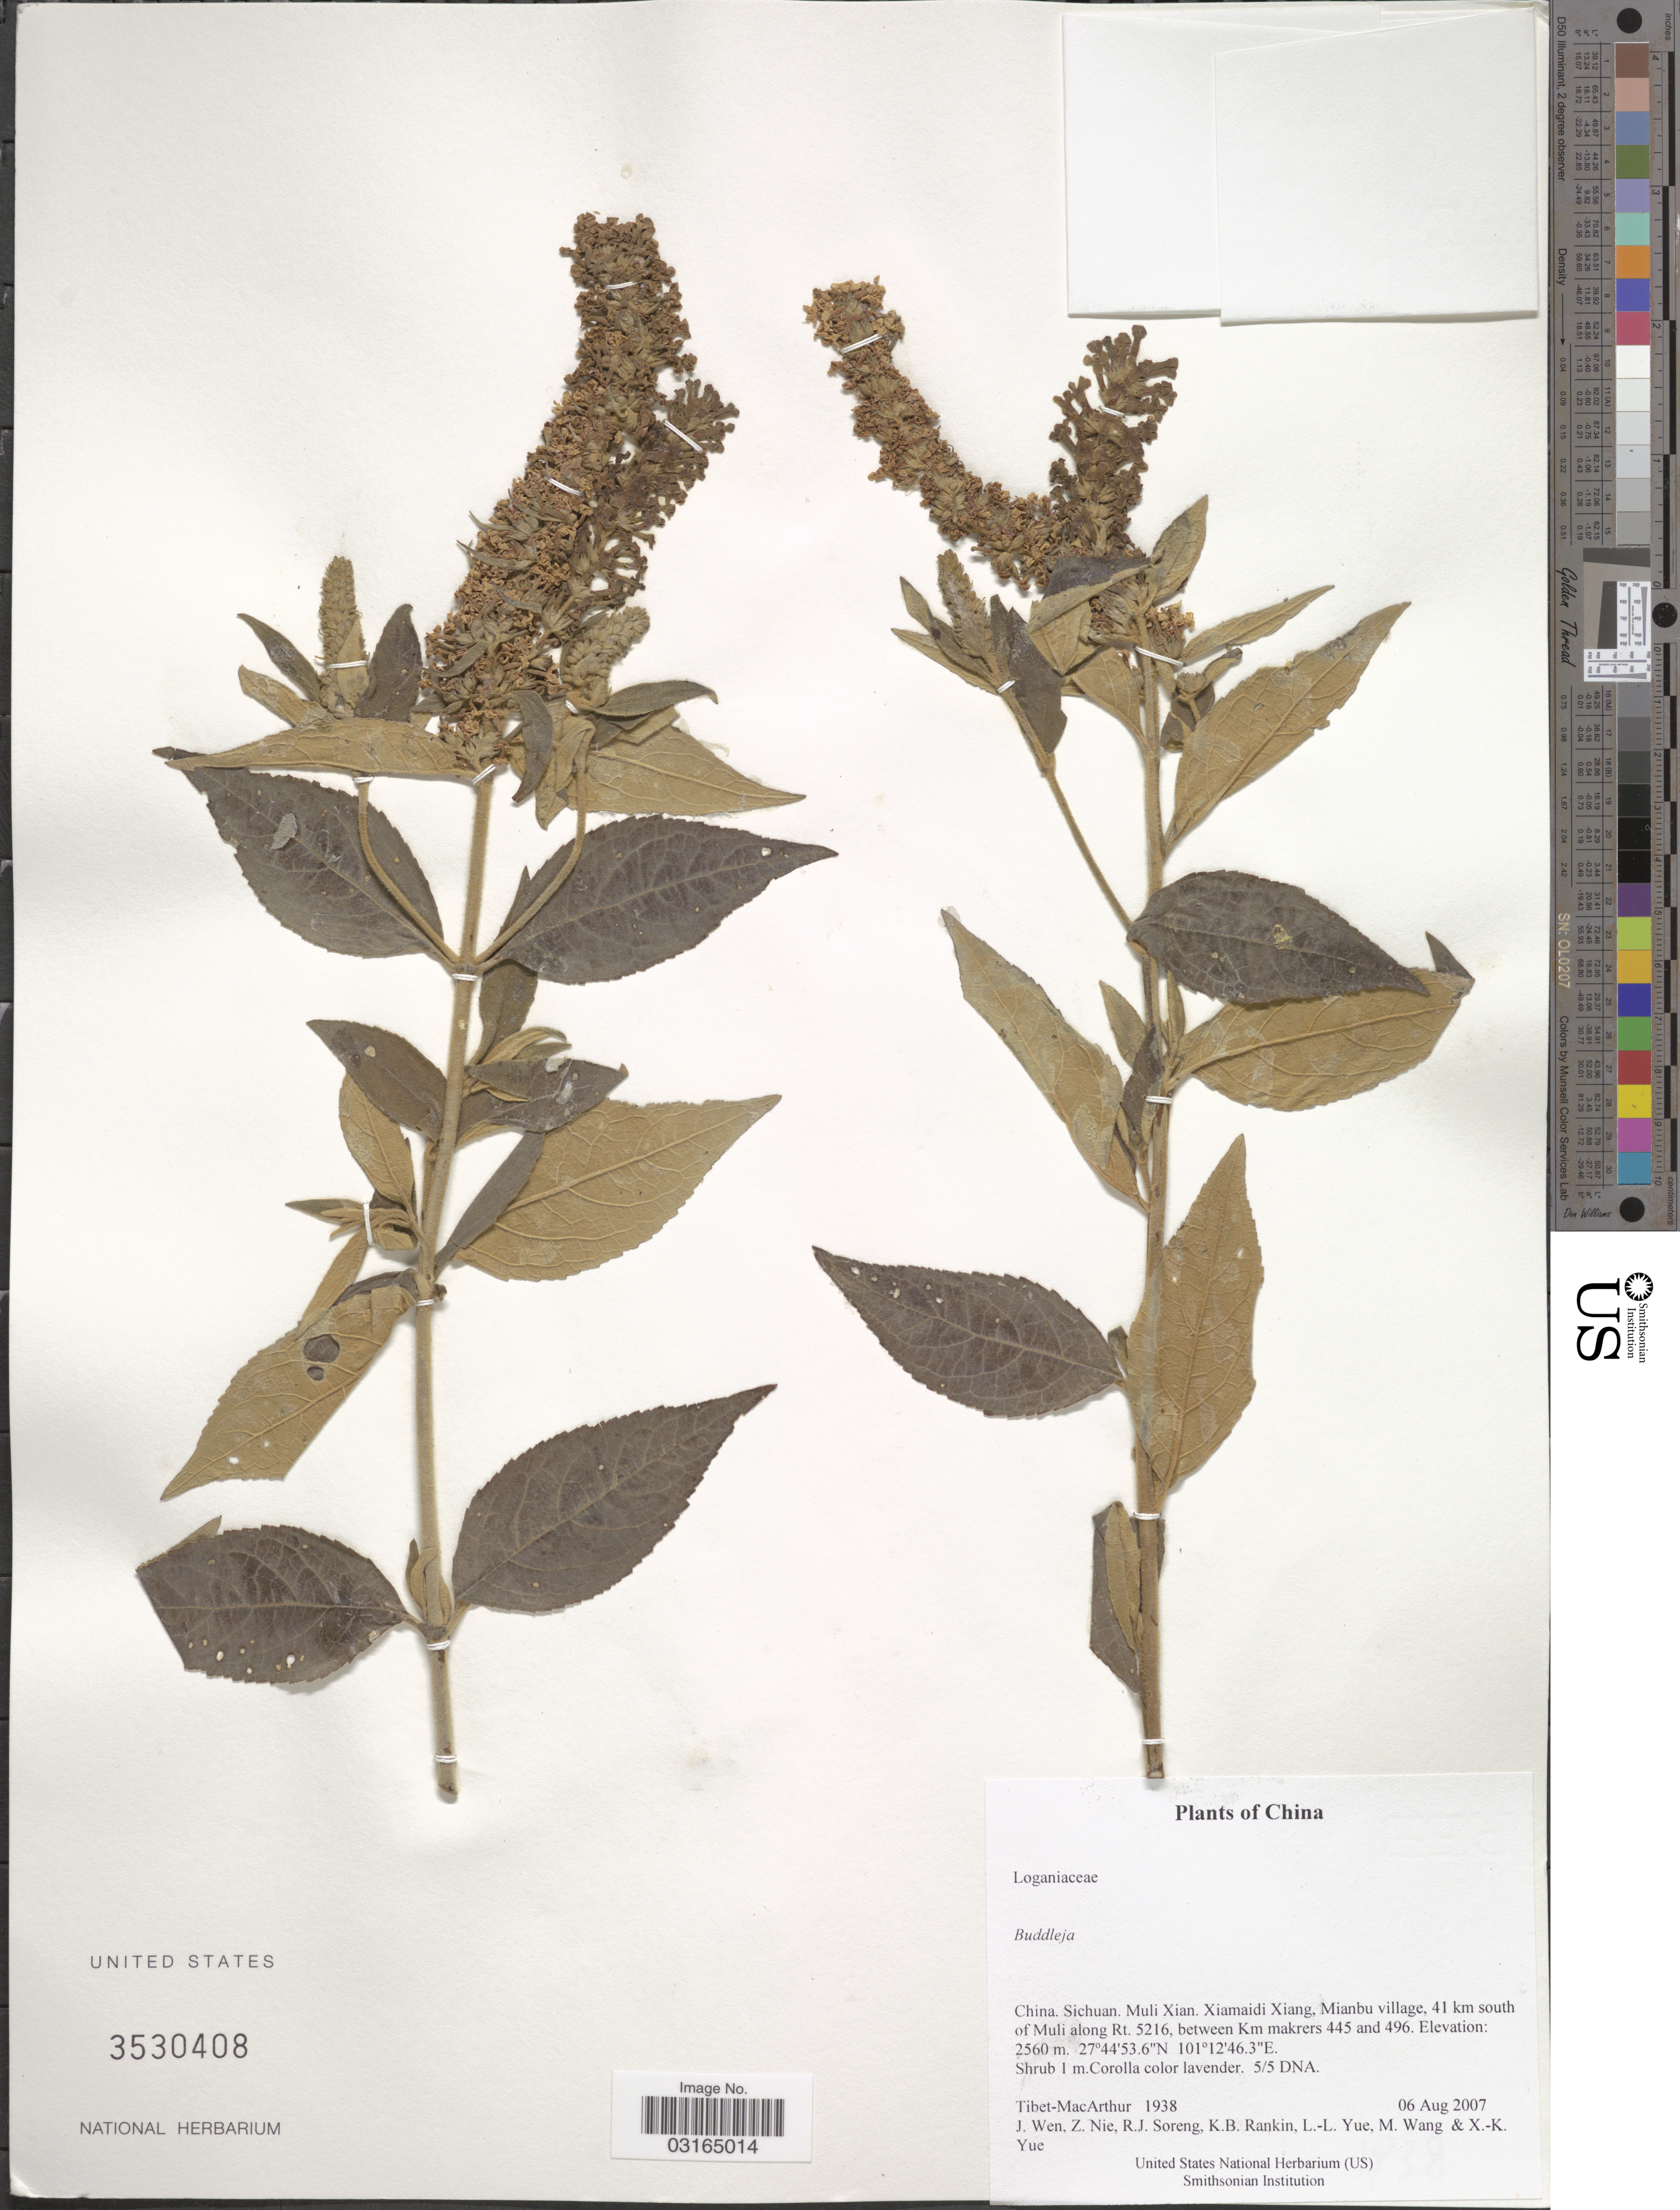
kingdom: Plantae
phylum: Tracheophyta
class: Magnoliopsida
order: Lamiales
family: Scrophulariaceae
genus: Buddleja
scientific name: Buddleja sp.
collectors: Tibet-MacArthur, J. Wen, Z. Nie, R. J. Soreng & et al.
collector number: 1938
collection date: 2007-08-06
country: China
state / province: Sichuan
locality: Muli Xian. Xiamaidi Xiang, Mianbu village, 41 km south of Muli along Rt. 5216, between Km makrers 445 and 496.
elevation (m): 2560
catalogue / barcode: US 3530408